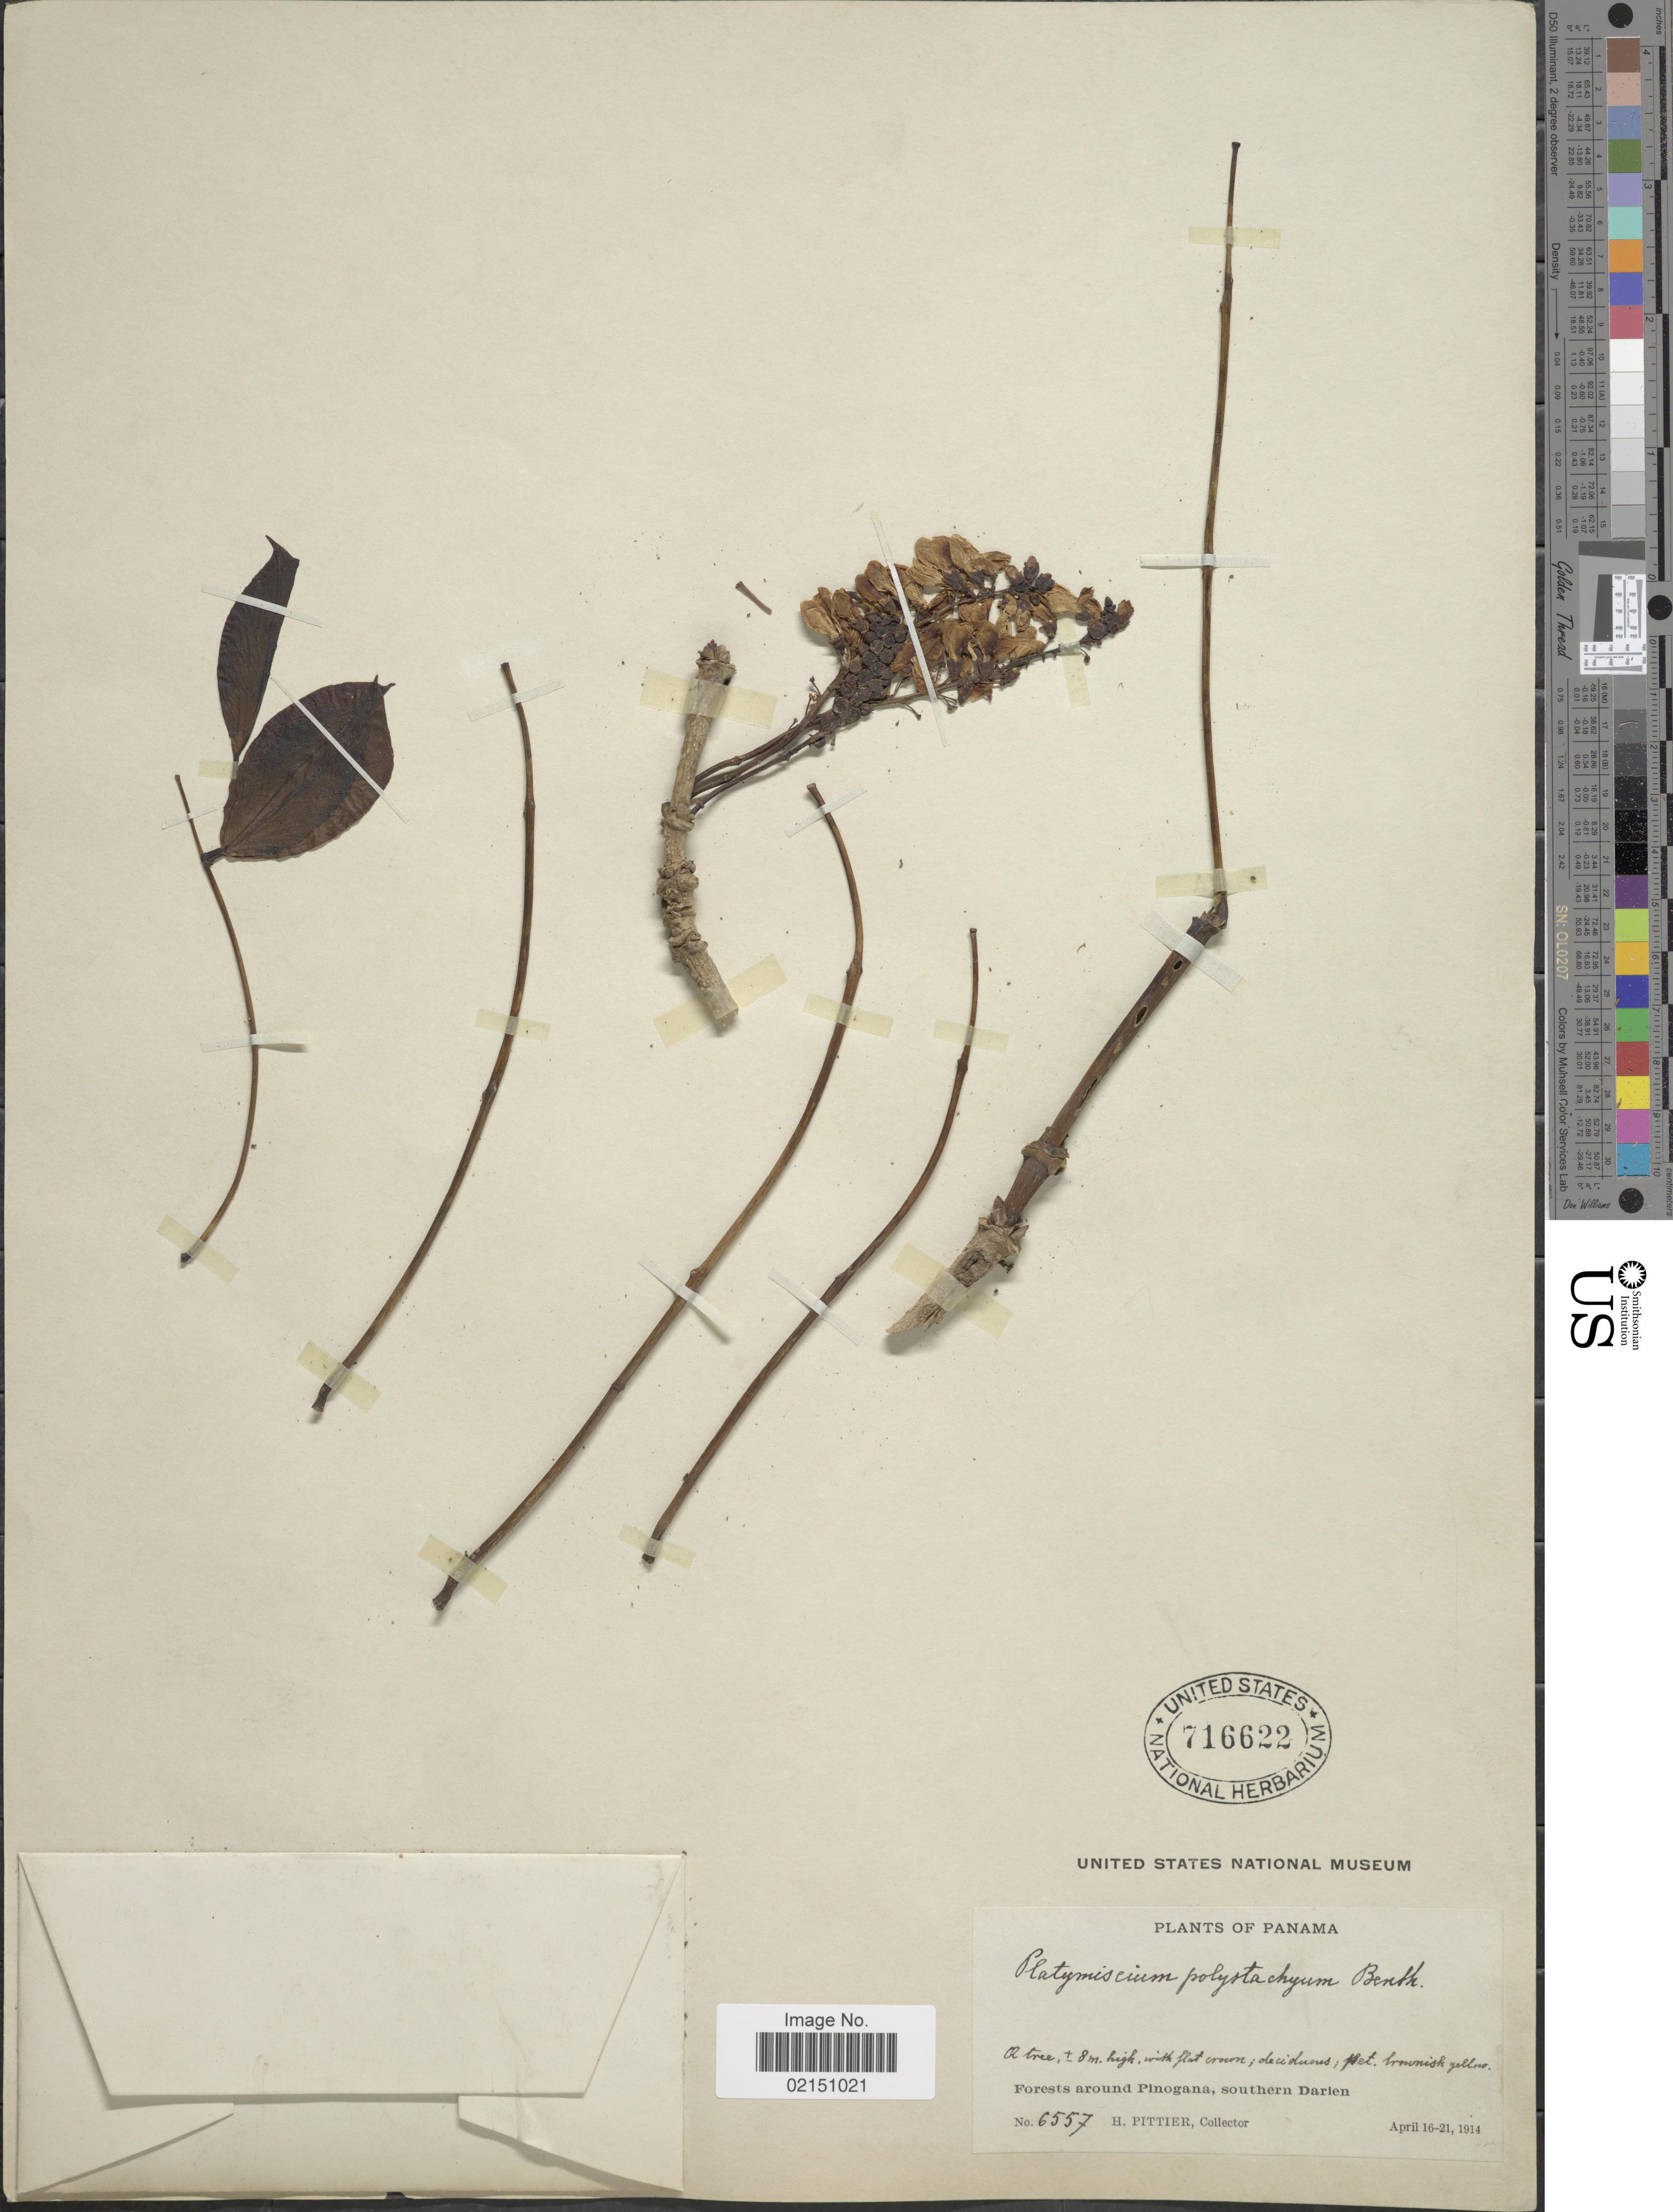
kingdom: Plantae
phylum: Tracheophyta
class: Magnoliopsida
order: Fabales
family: Fabaceae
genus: Platymiscium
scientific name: Platymiscium pinnatum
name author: (Jacq.) Dugand G.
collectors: H. F. Pittier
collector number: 6557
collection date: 1914-04-16/1914-04-21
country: Panama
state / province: Darién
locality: Forests around Pinogana, southern Darien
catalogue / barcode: US 716622